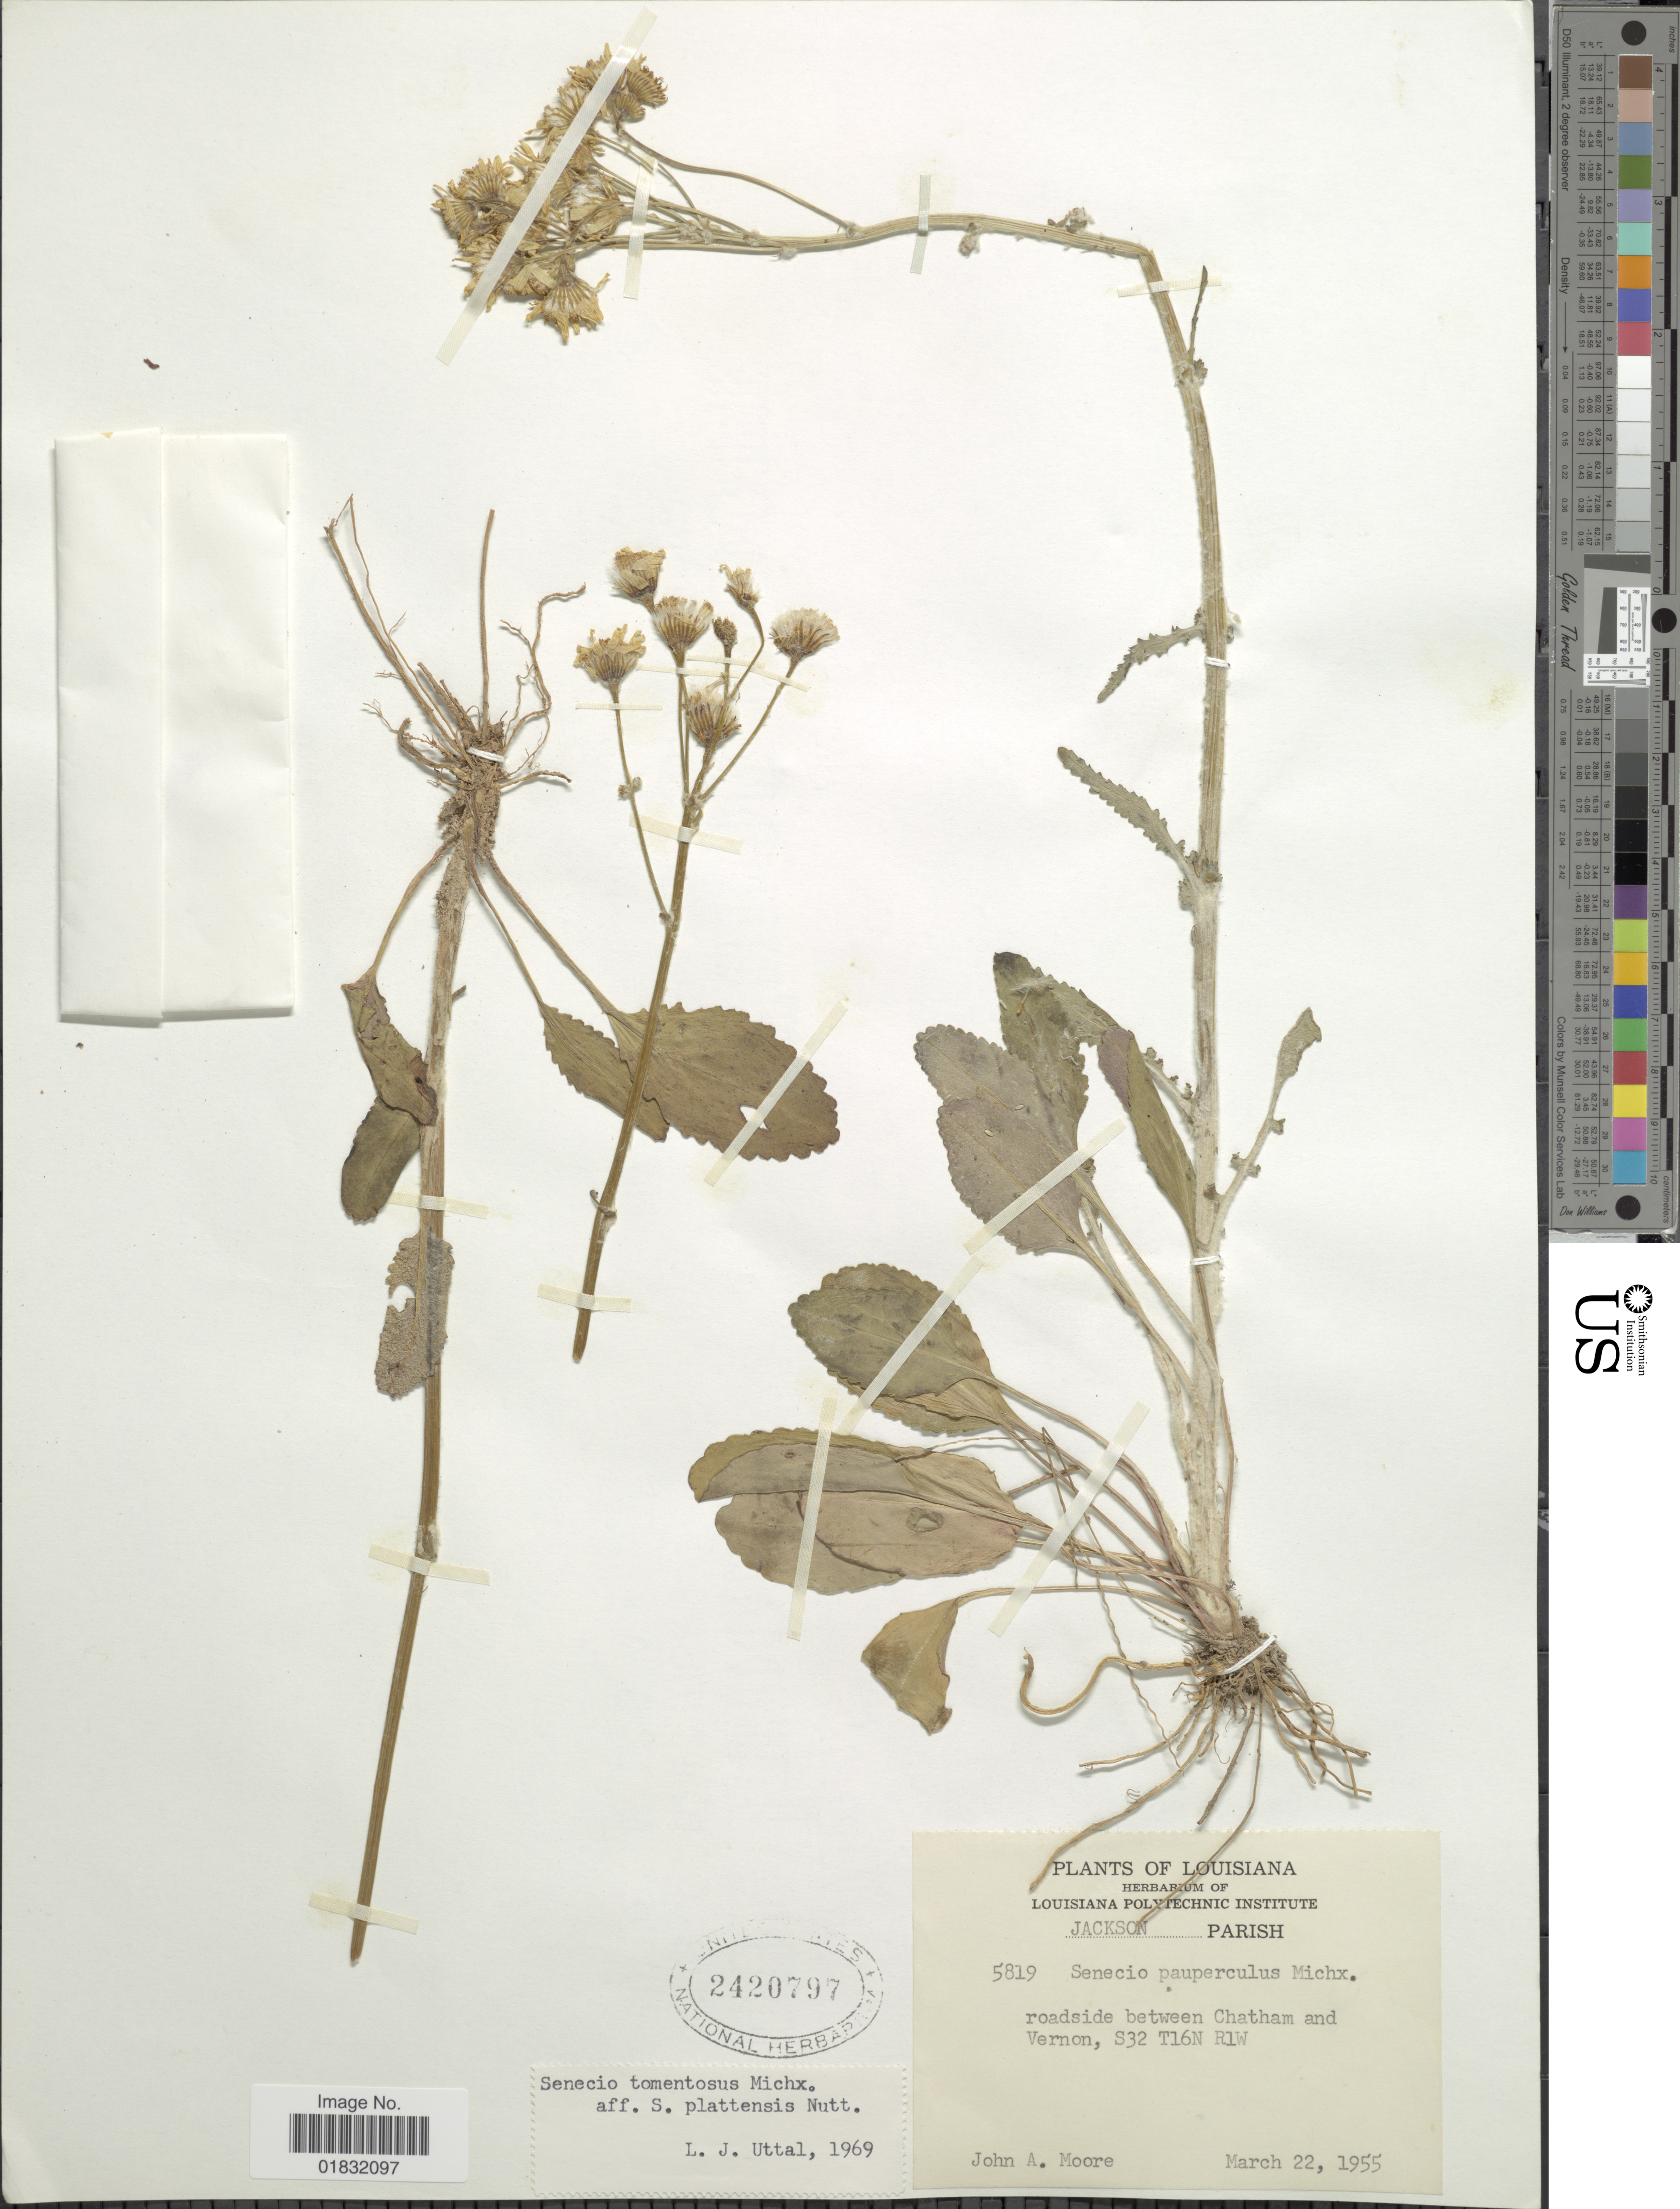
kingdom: Plantae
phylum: Tracheophyta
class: Magnoliopsida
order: Asterales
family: Asteraceae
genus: Packera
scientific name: Packera dubia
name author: (Spreng.) Trock & Mabb.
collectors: J. A. Moore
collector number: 5819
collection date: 1955-03-22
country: United States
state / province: Louisiana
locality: Jackson Parish, road between Chatham and Vernon, S32 T16N R1W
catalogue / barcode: US 2420797